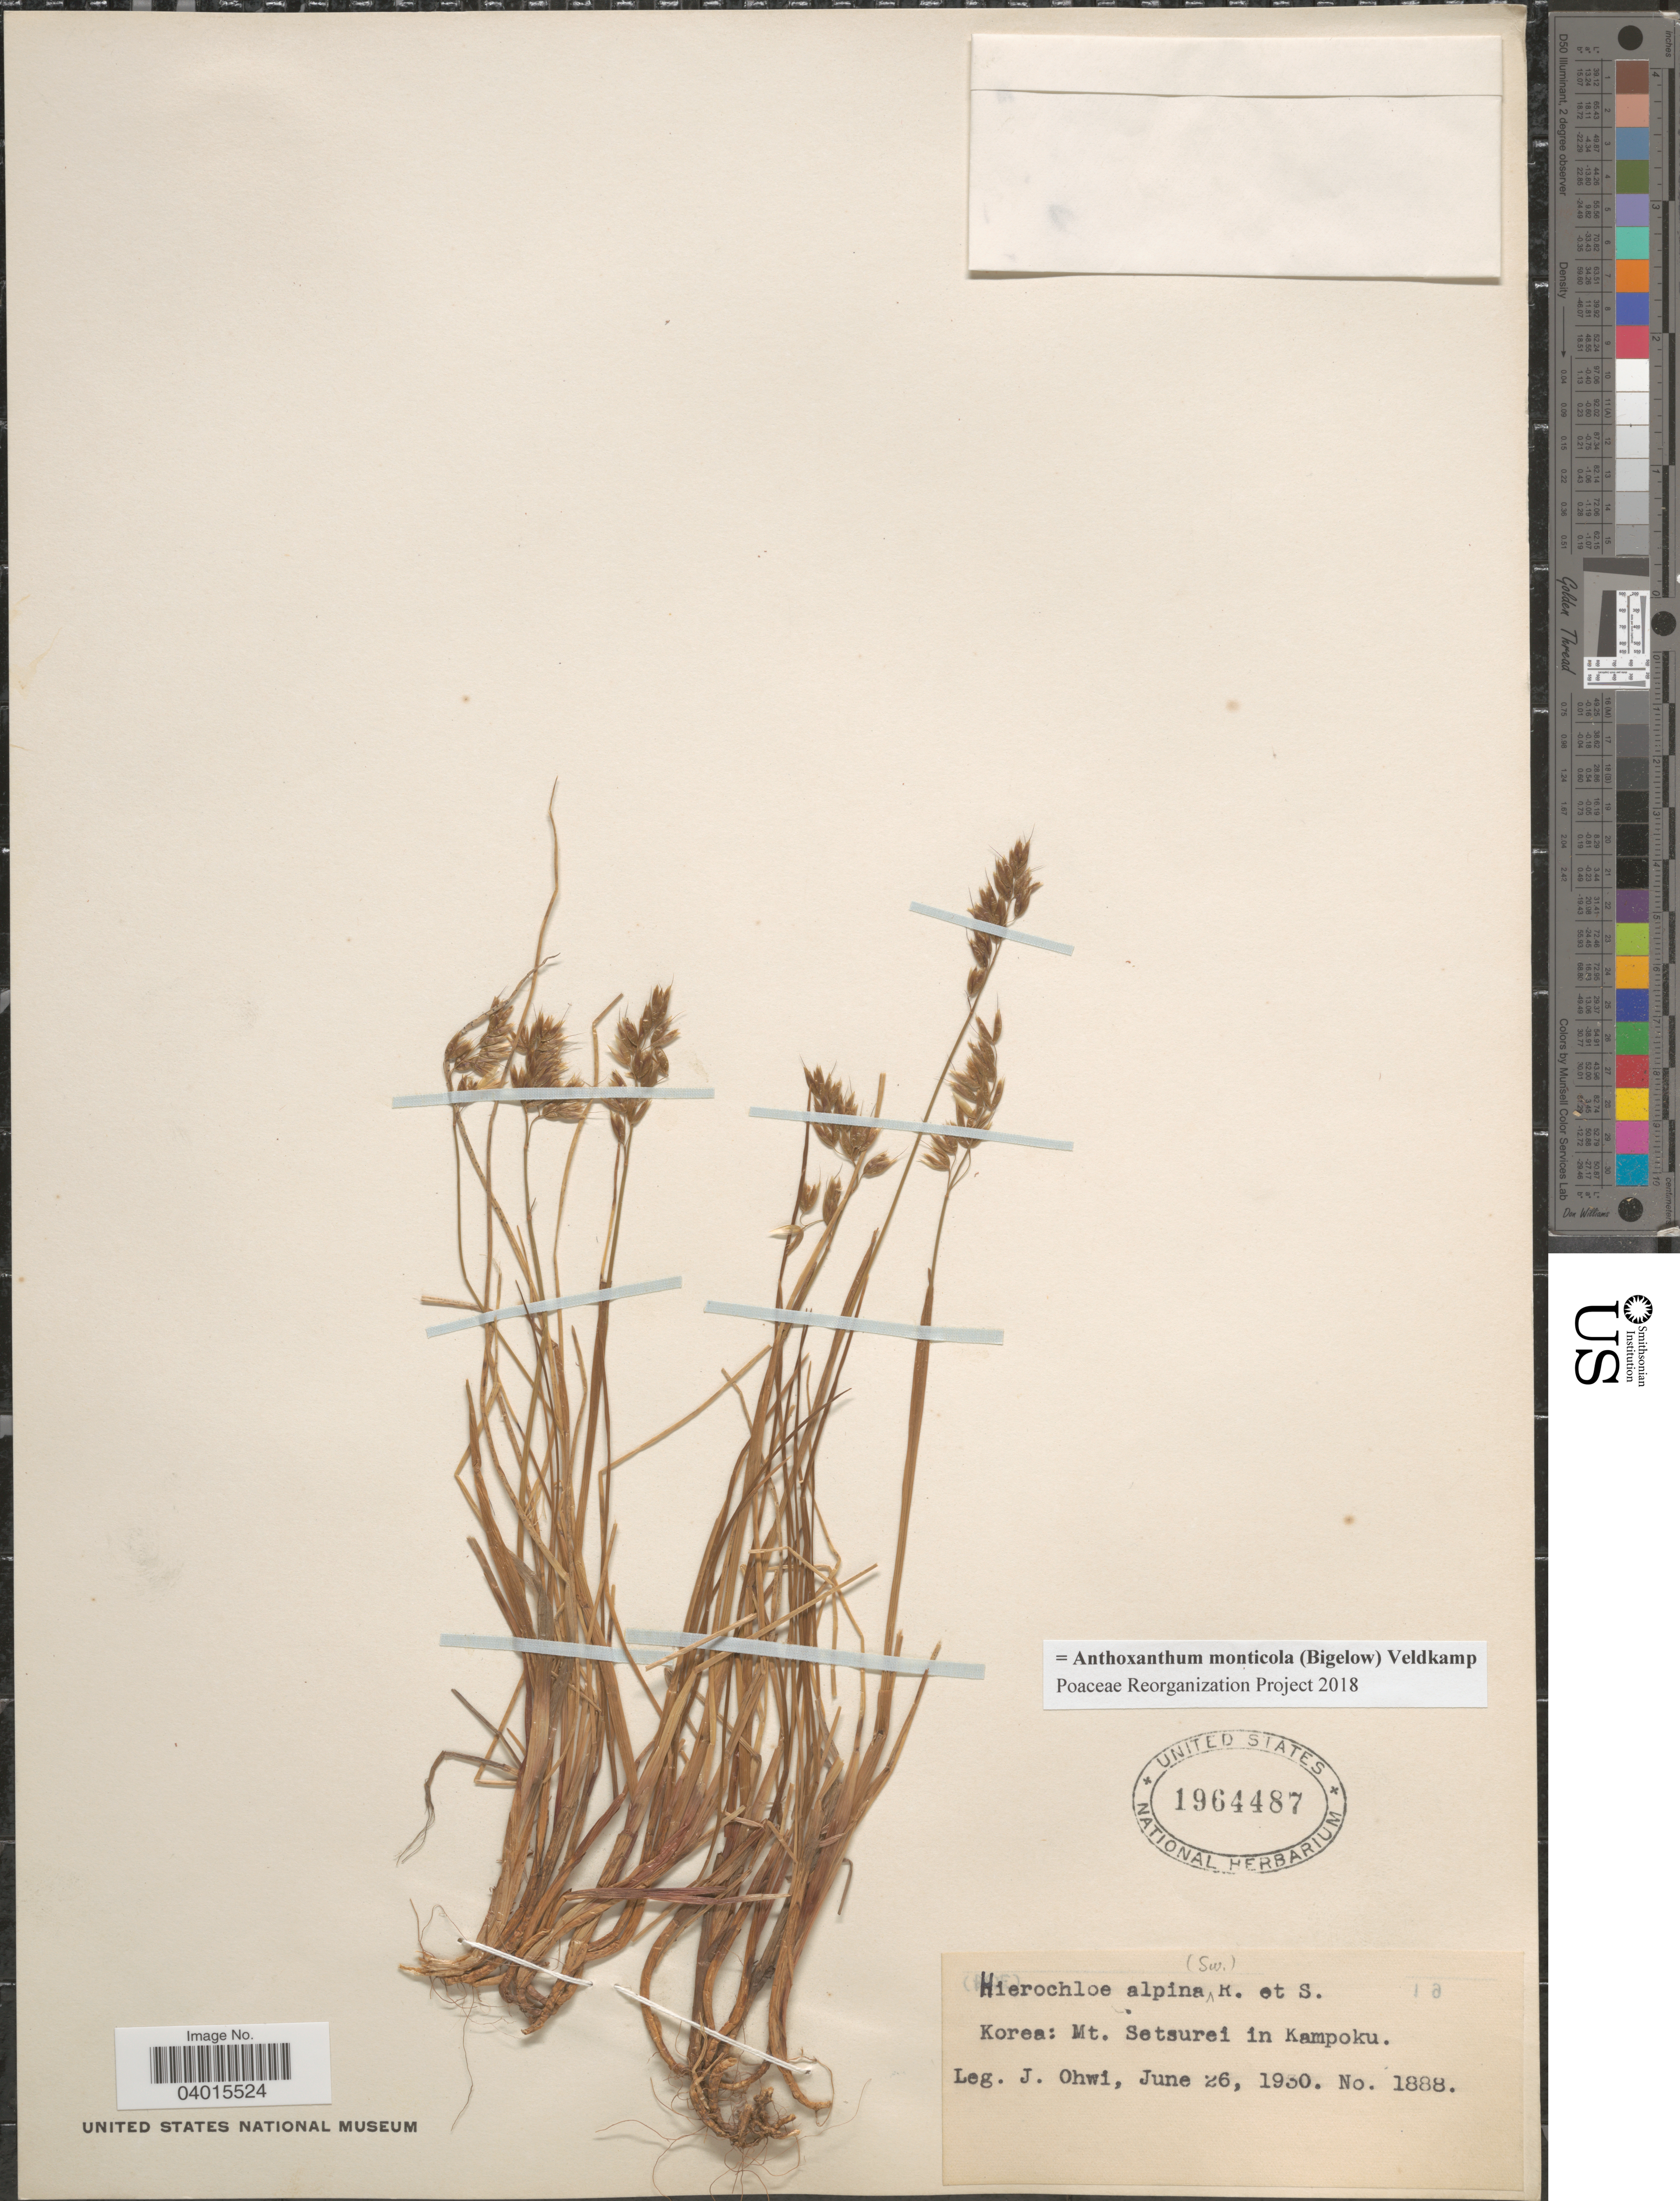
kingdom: Plantae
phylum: Tracheophyta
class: Liliopsida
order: Poales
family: Poaceae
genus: Anthoxanthum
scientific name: Anthoxanthum monticola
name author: (Bigelow) Veldkamp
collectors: J. Ohwi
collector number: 1888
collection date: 1930-06-26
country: North Korea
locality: Mt. Setsurei in Kampoku.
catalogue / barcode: US 1964487